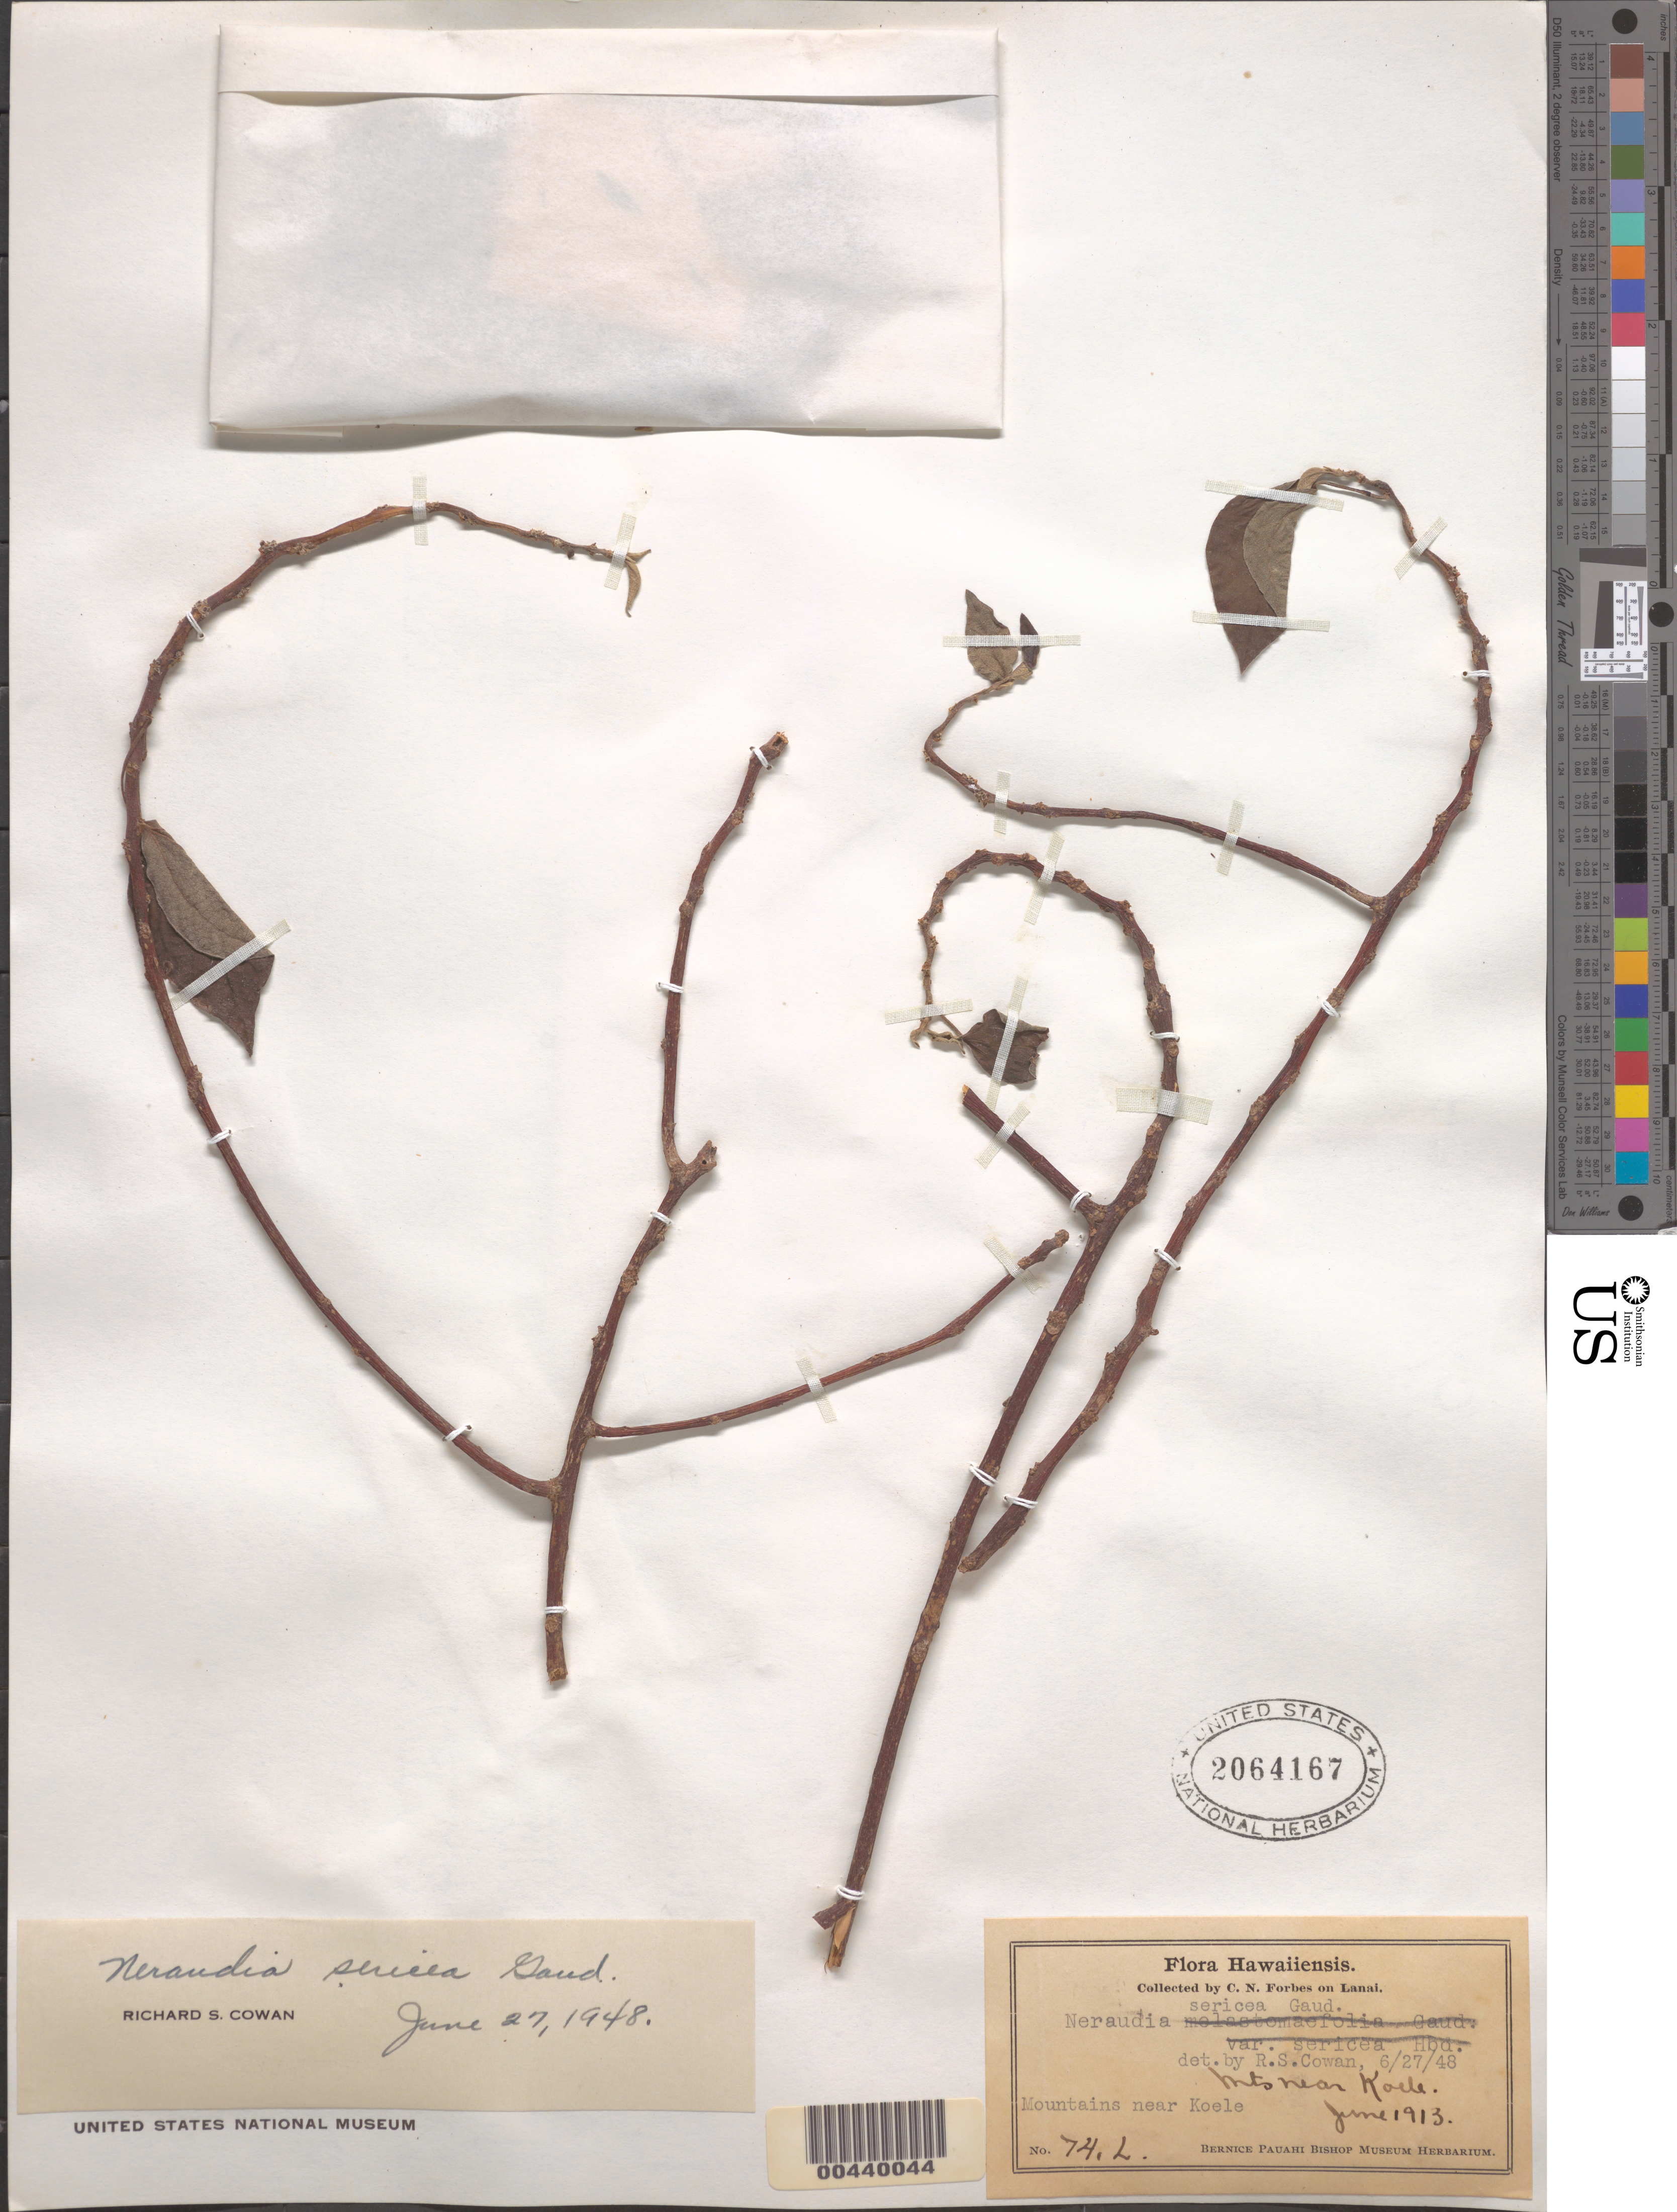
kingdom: Plantae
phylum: Tracheophyta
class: Magnoliopsida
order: Rosales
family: Urticaceae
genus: Neraudia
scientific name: Neraudia sericea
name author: Gaudich.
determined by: Cowan, R. S.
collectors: C. N. Forbes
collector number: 74.L.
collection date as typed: Jun 1913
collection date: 1913-06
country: United States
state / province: Hawaii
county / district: Maui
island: Lana'i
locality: Mountains near Koele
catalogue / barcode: US 2064167